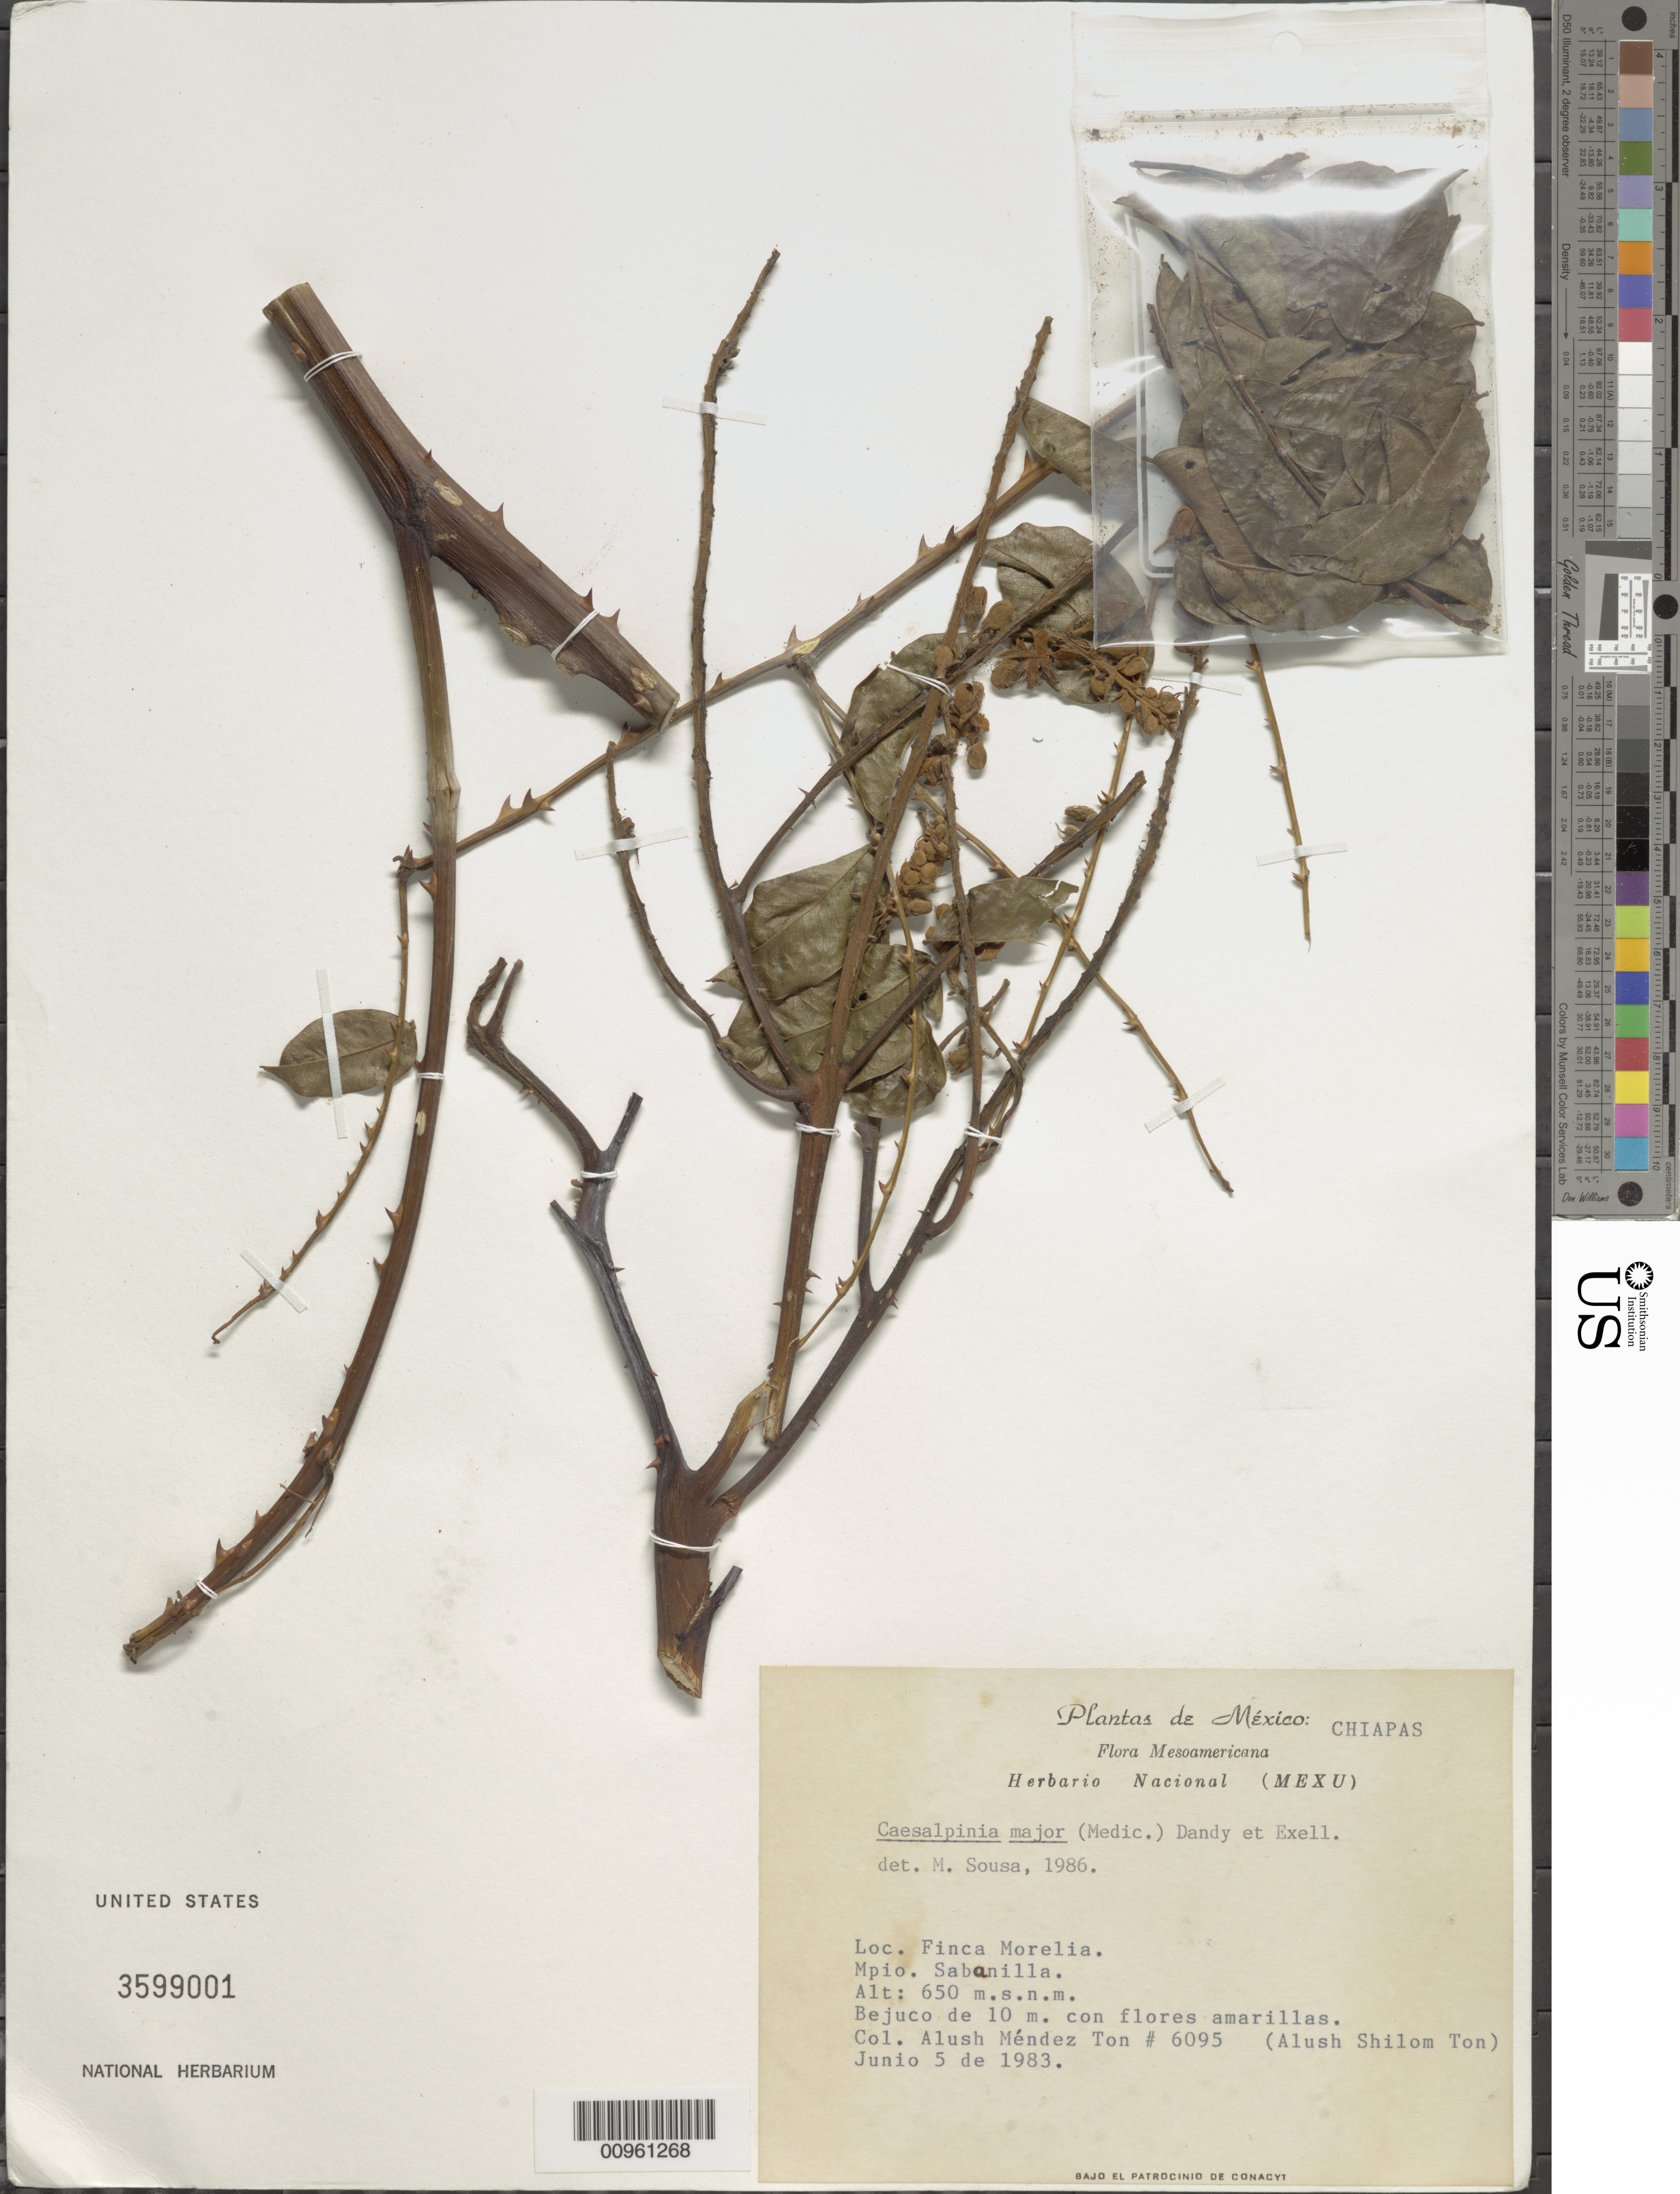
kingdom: Plantae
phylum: Tracheophyta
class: Magnoliopsida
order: Fabales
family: Fabaceae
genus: Guilandina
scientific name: Guilandina major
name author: (Medik.) Small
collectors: A. S. Ton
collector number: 6095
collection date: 1983-06-05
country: Mexico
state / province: Chiapas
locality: Loc. Finca Morelia, Mpio. Sabanilla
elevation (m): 650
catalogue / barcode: US 3599001